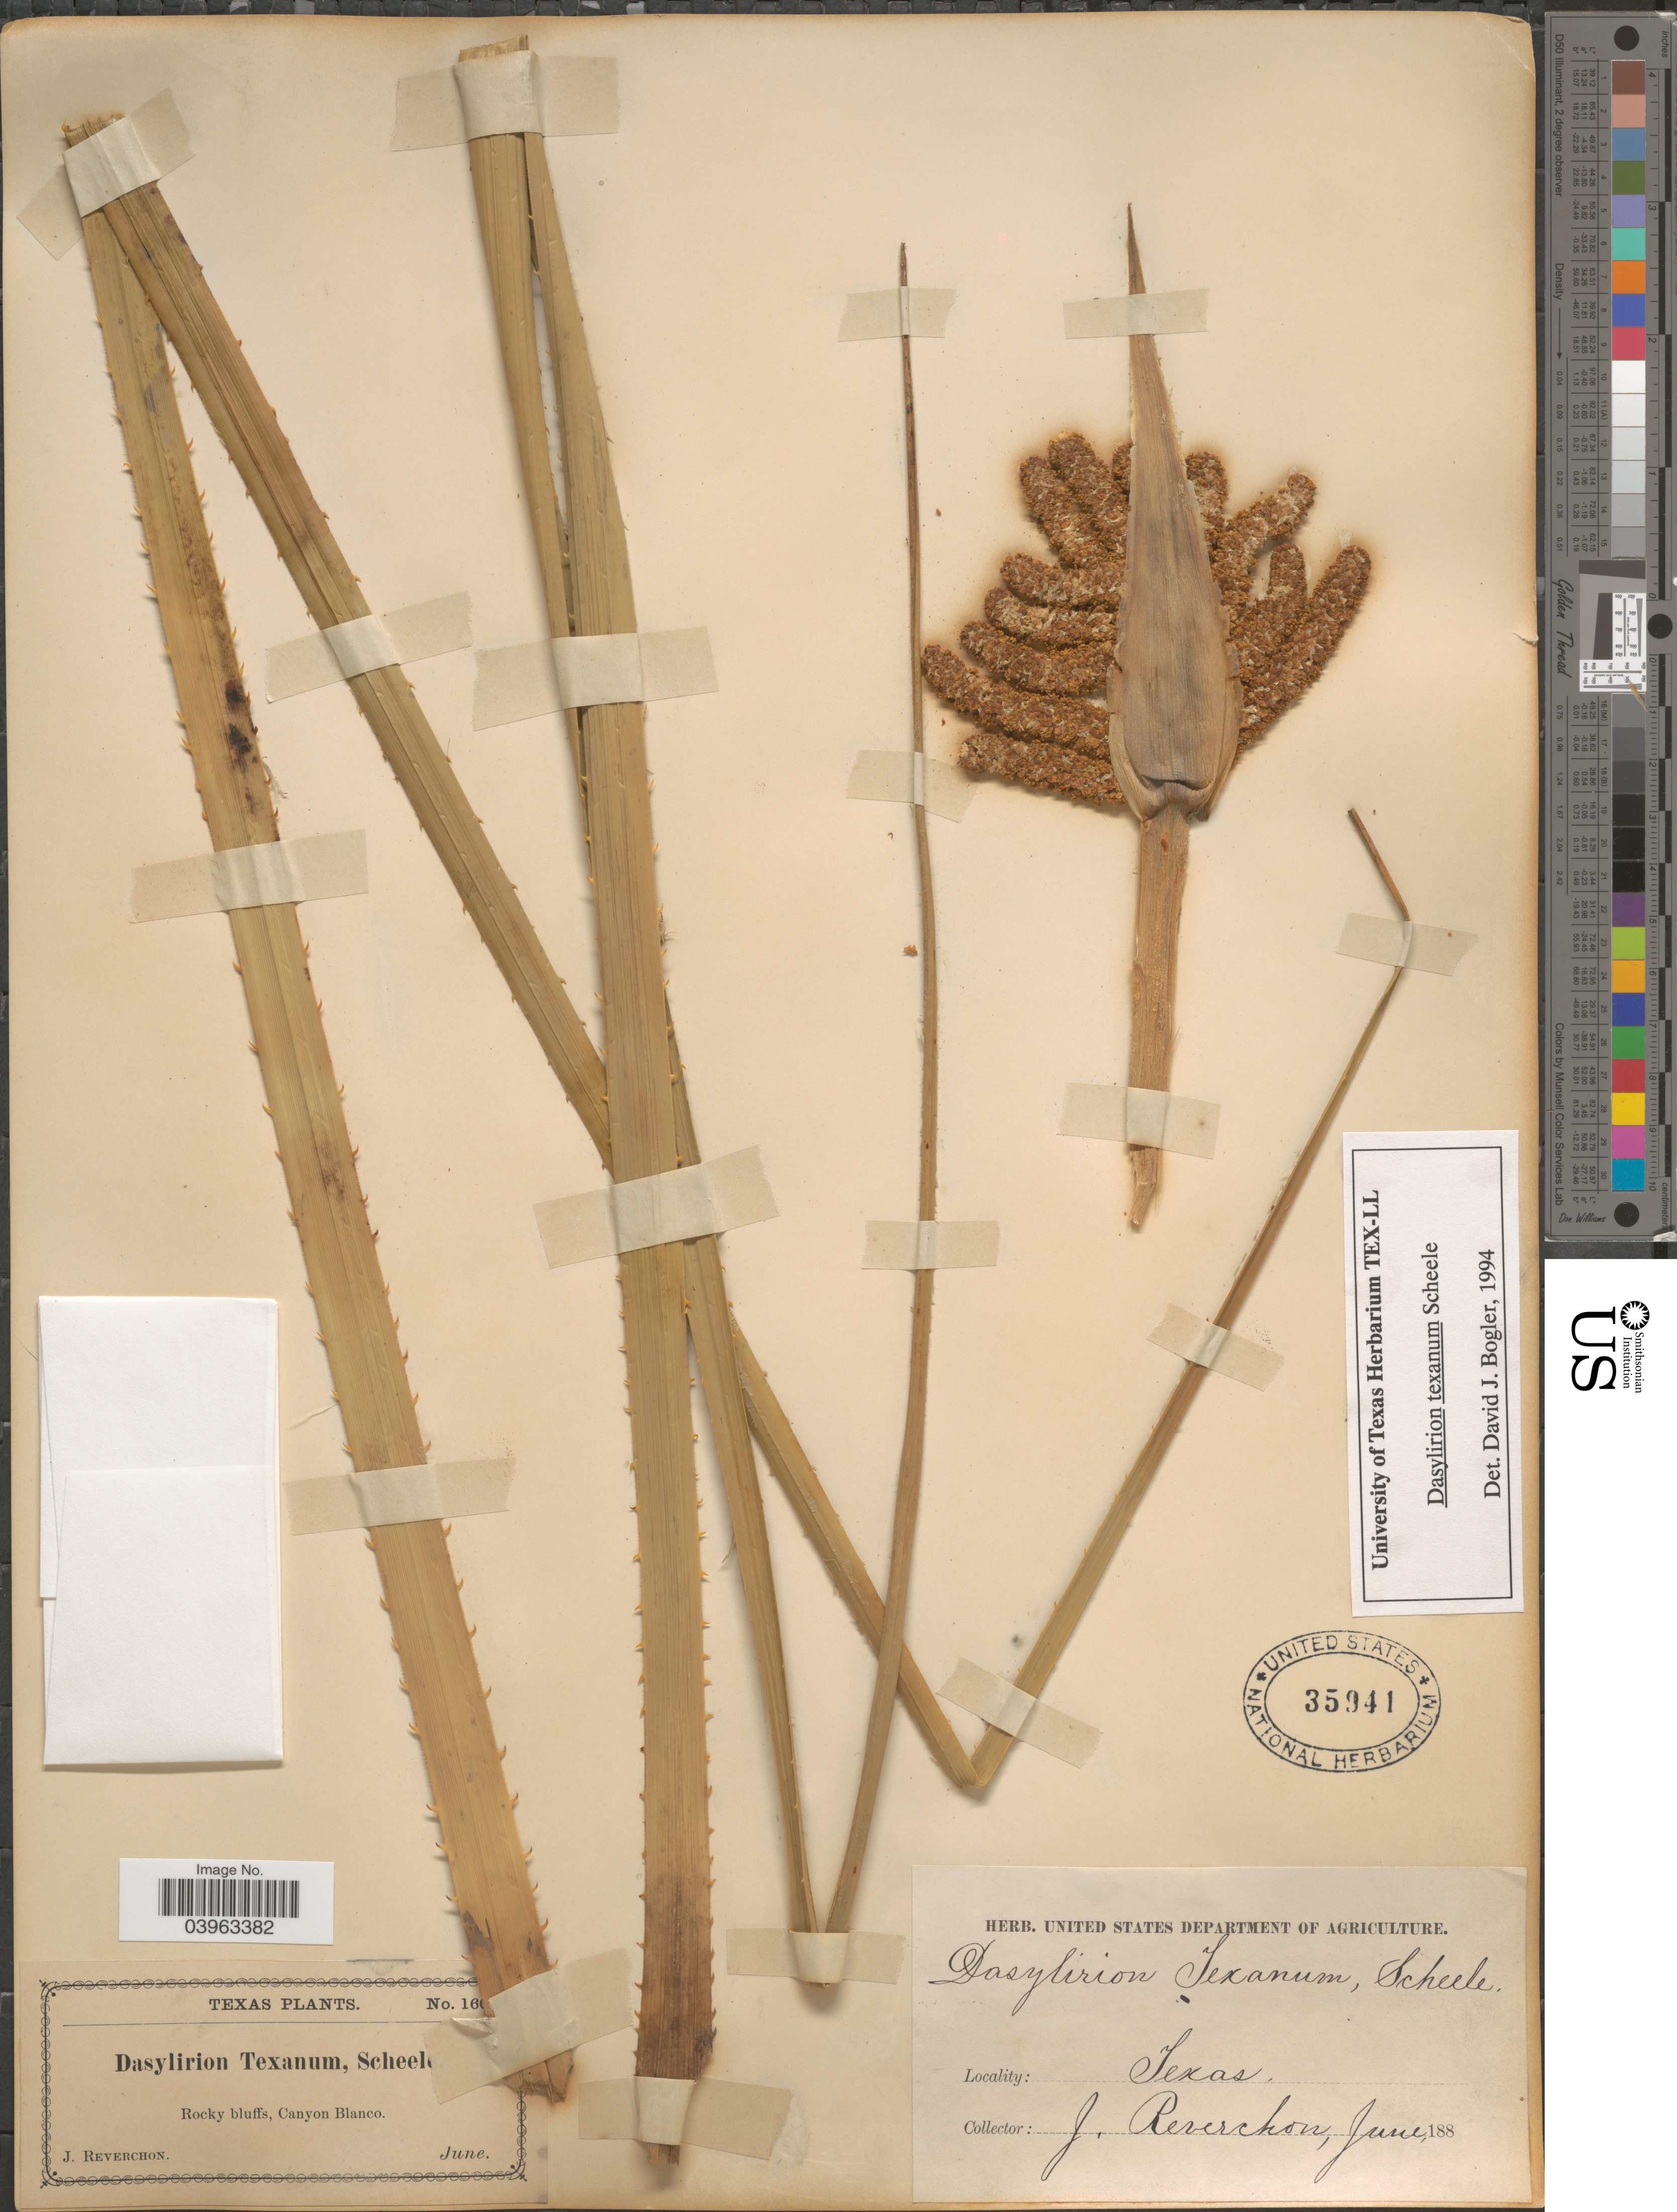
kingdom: Plantae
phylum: Tracheophyta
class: Liliopsida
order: Asparagales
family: Asparagaceae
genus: Dasylirion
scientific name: Dasylirion texanum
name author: Scheele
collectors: J. Reverchon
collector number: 16!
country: United States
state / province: Texas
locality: Rocky bluffs, Canyon Blanco.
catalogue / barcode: US 35941